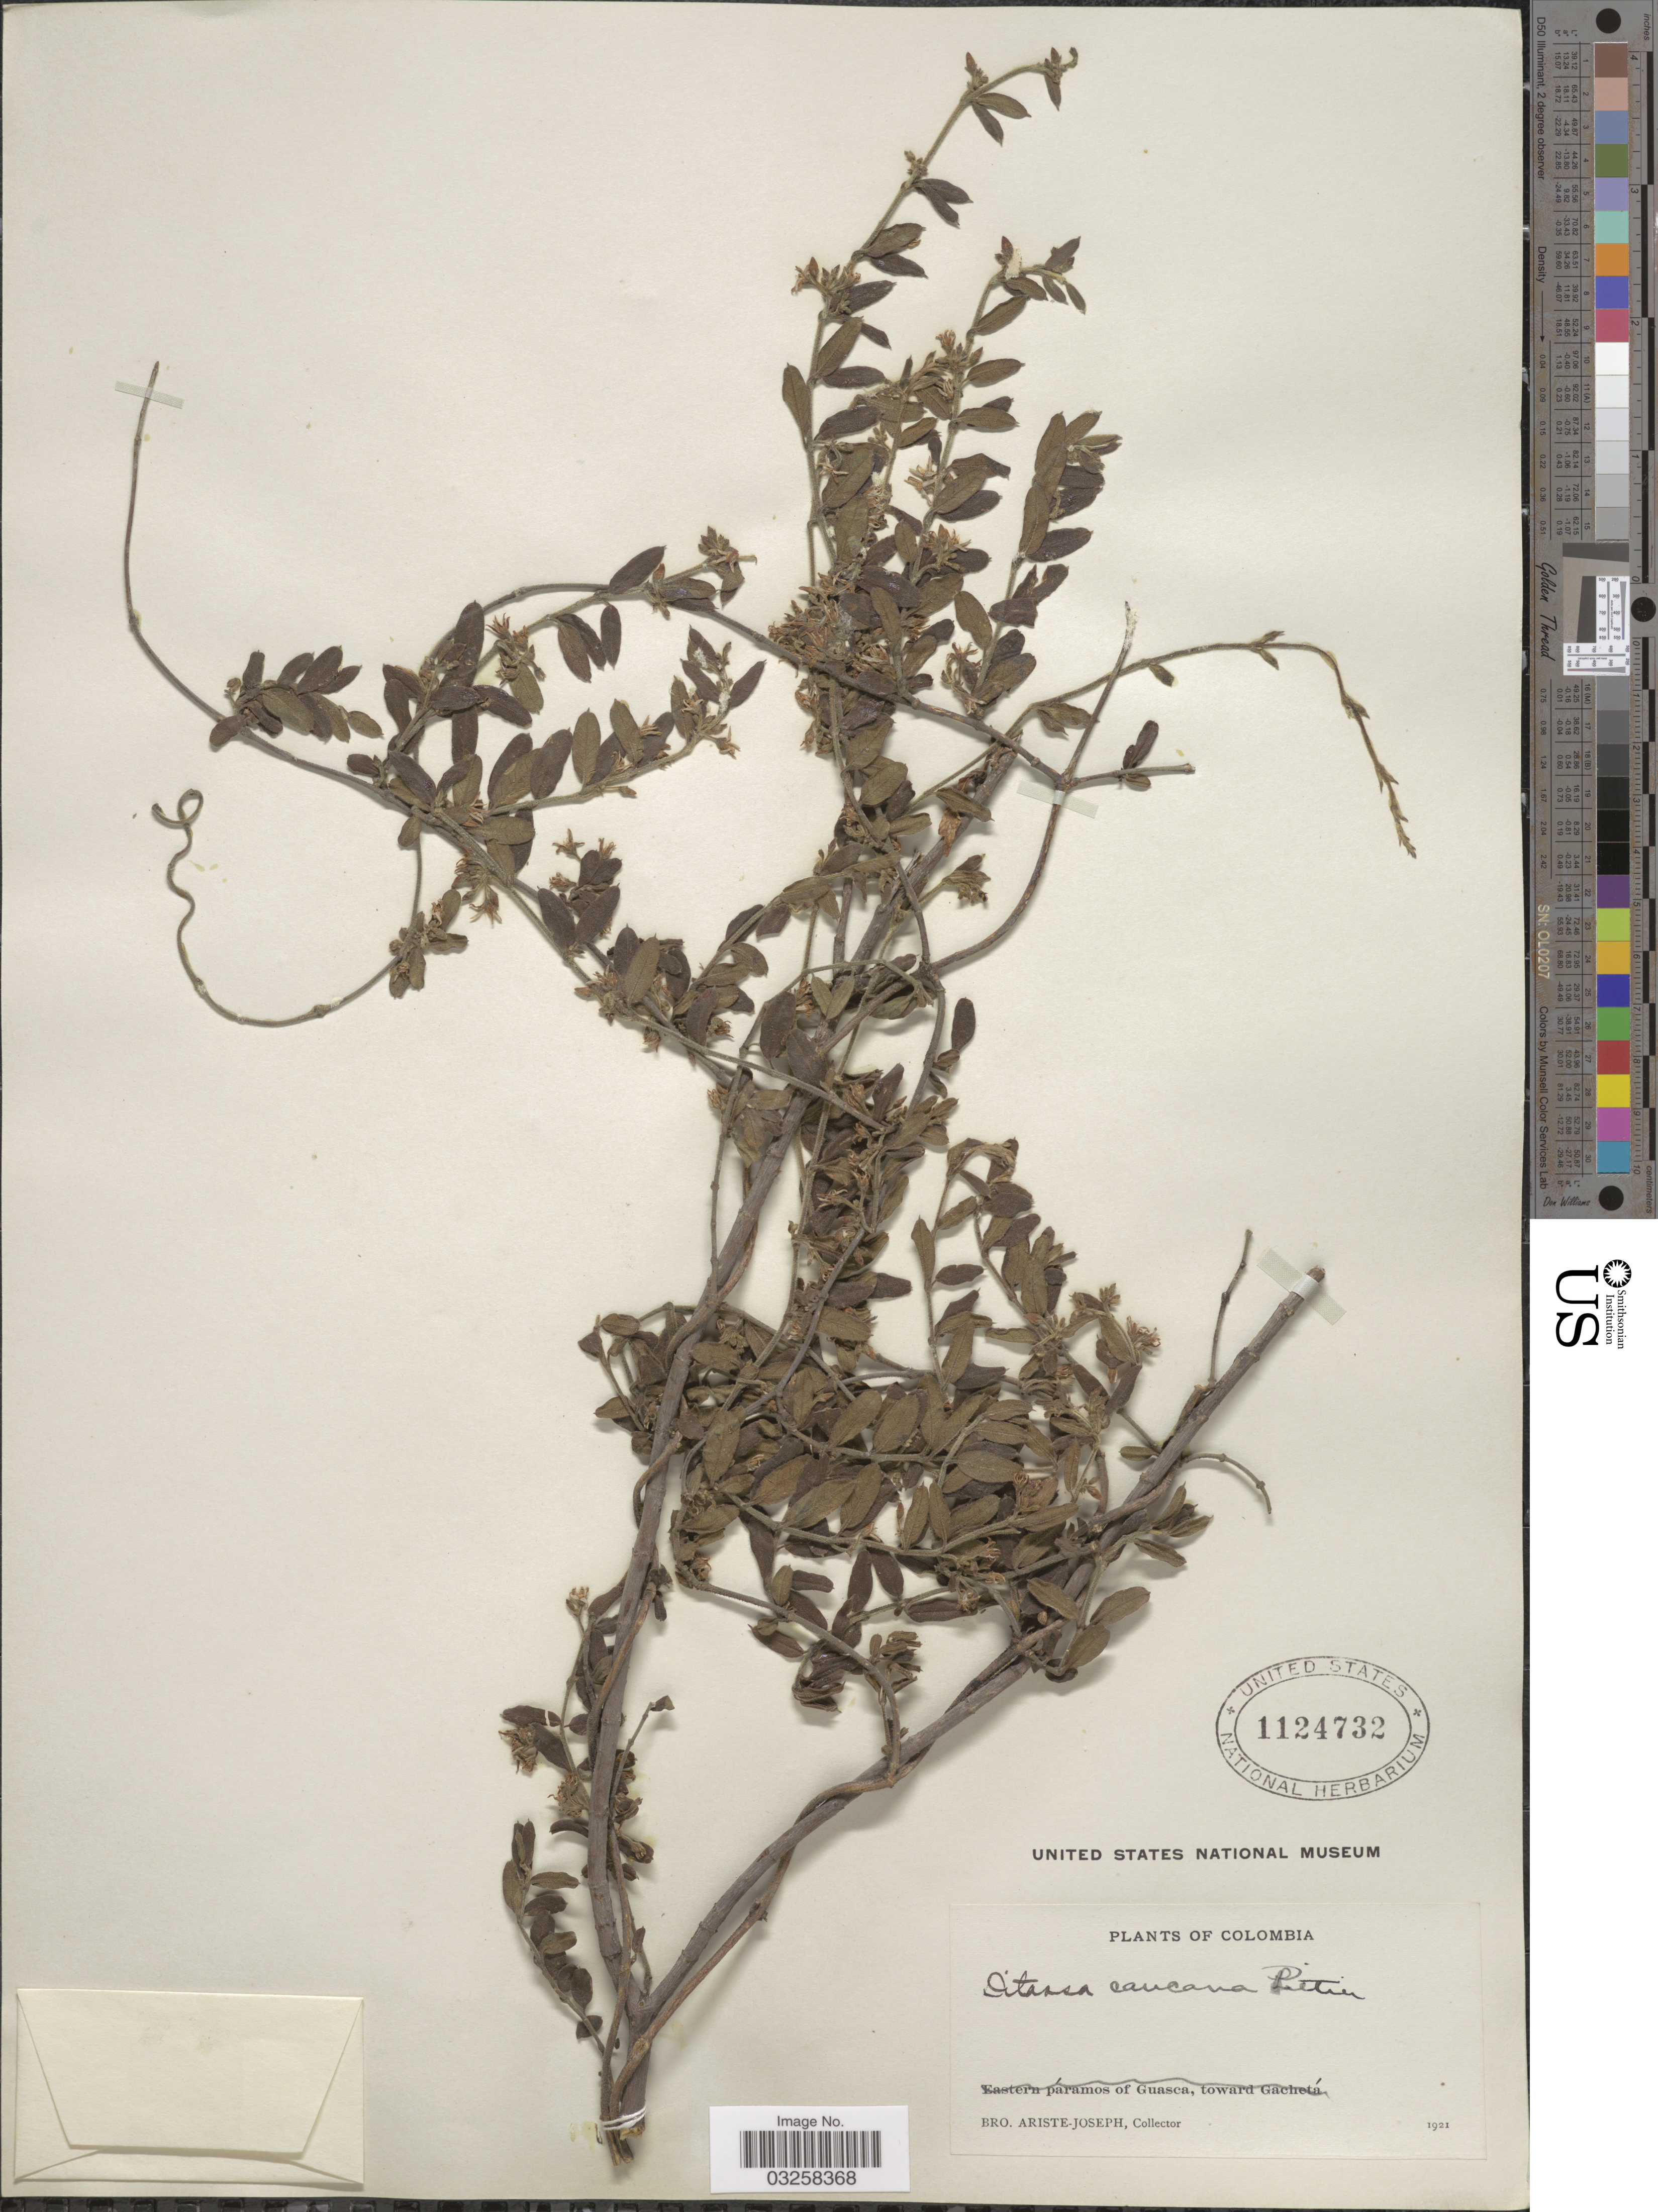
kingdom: Plantae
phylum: Tracheophyta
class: Magnoliopsida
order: Gentianales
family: Apocynaceae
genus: Ditassa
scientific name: Ditassa caucana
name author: Pittier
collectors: Bro. Ariste-Joseph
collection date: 1921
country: Colombia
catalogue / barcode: US 1124732